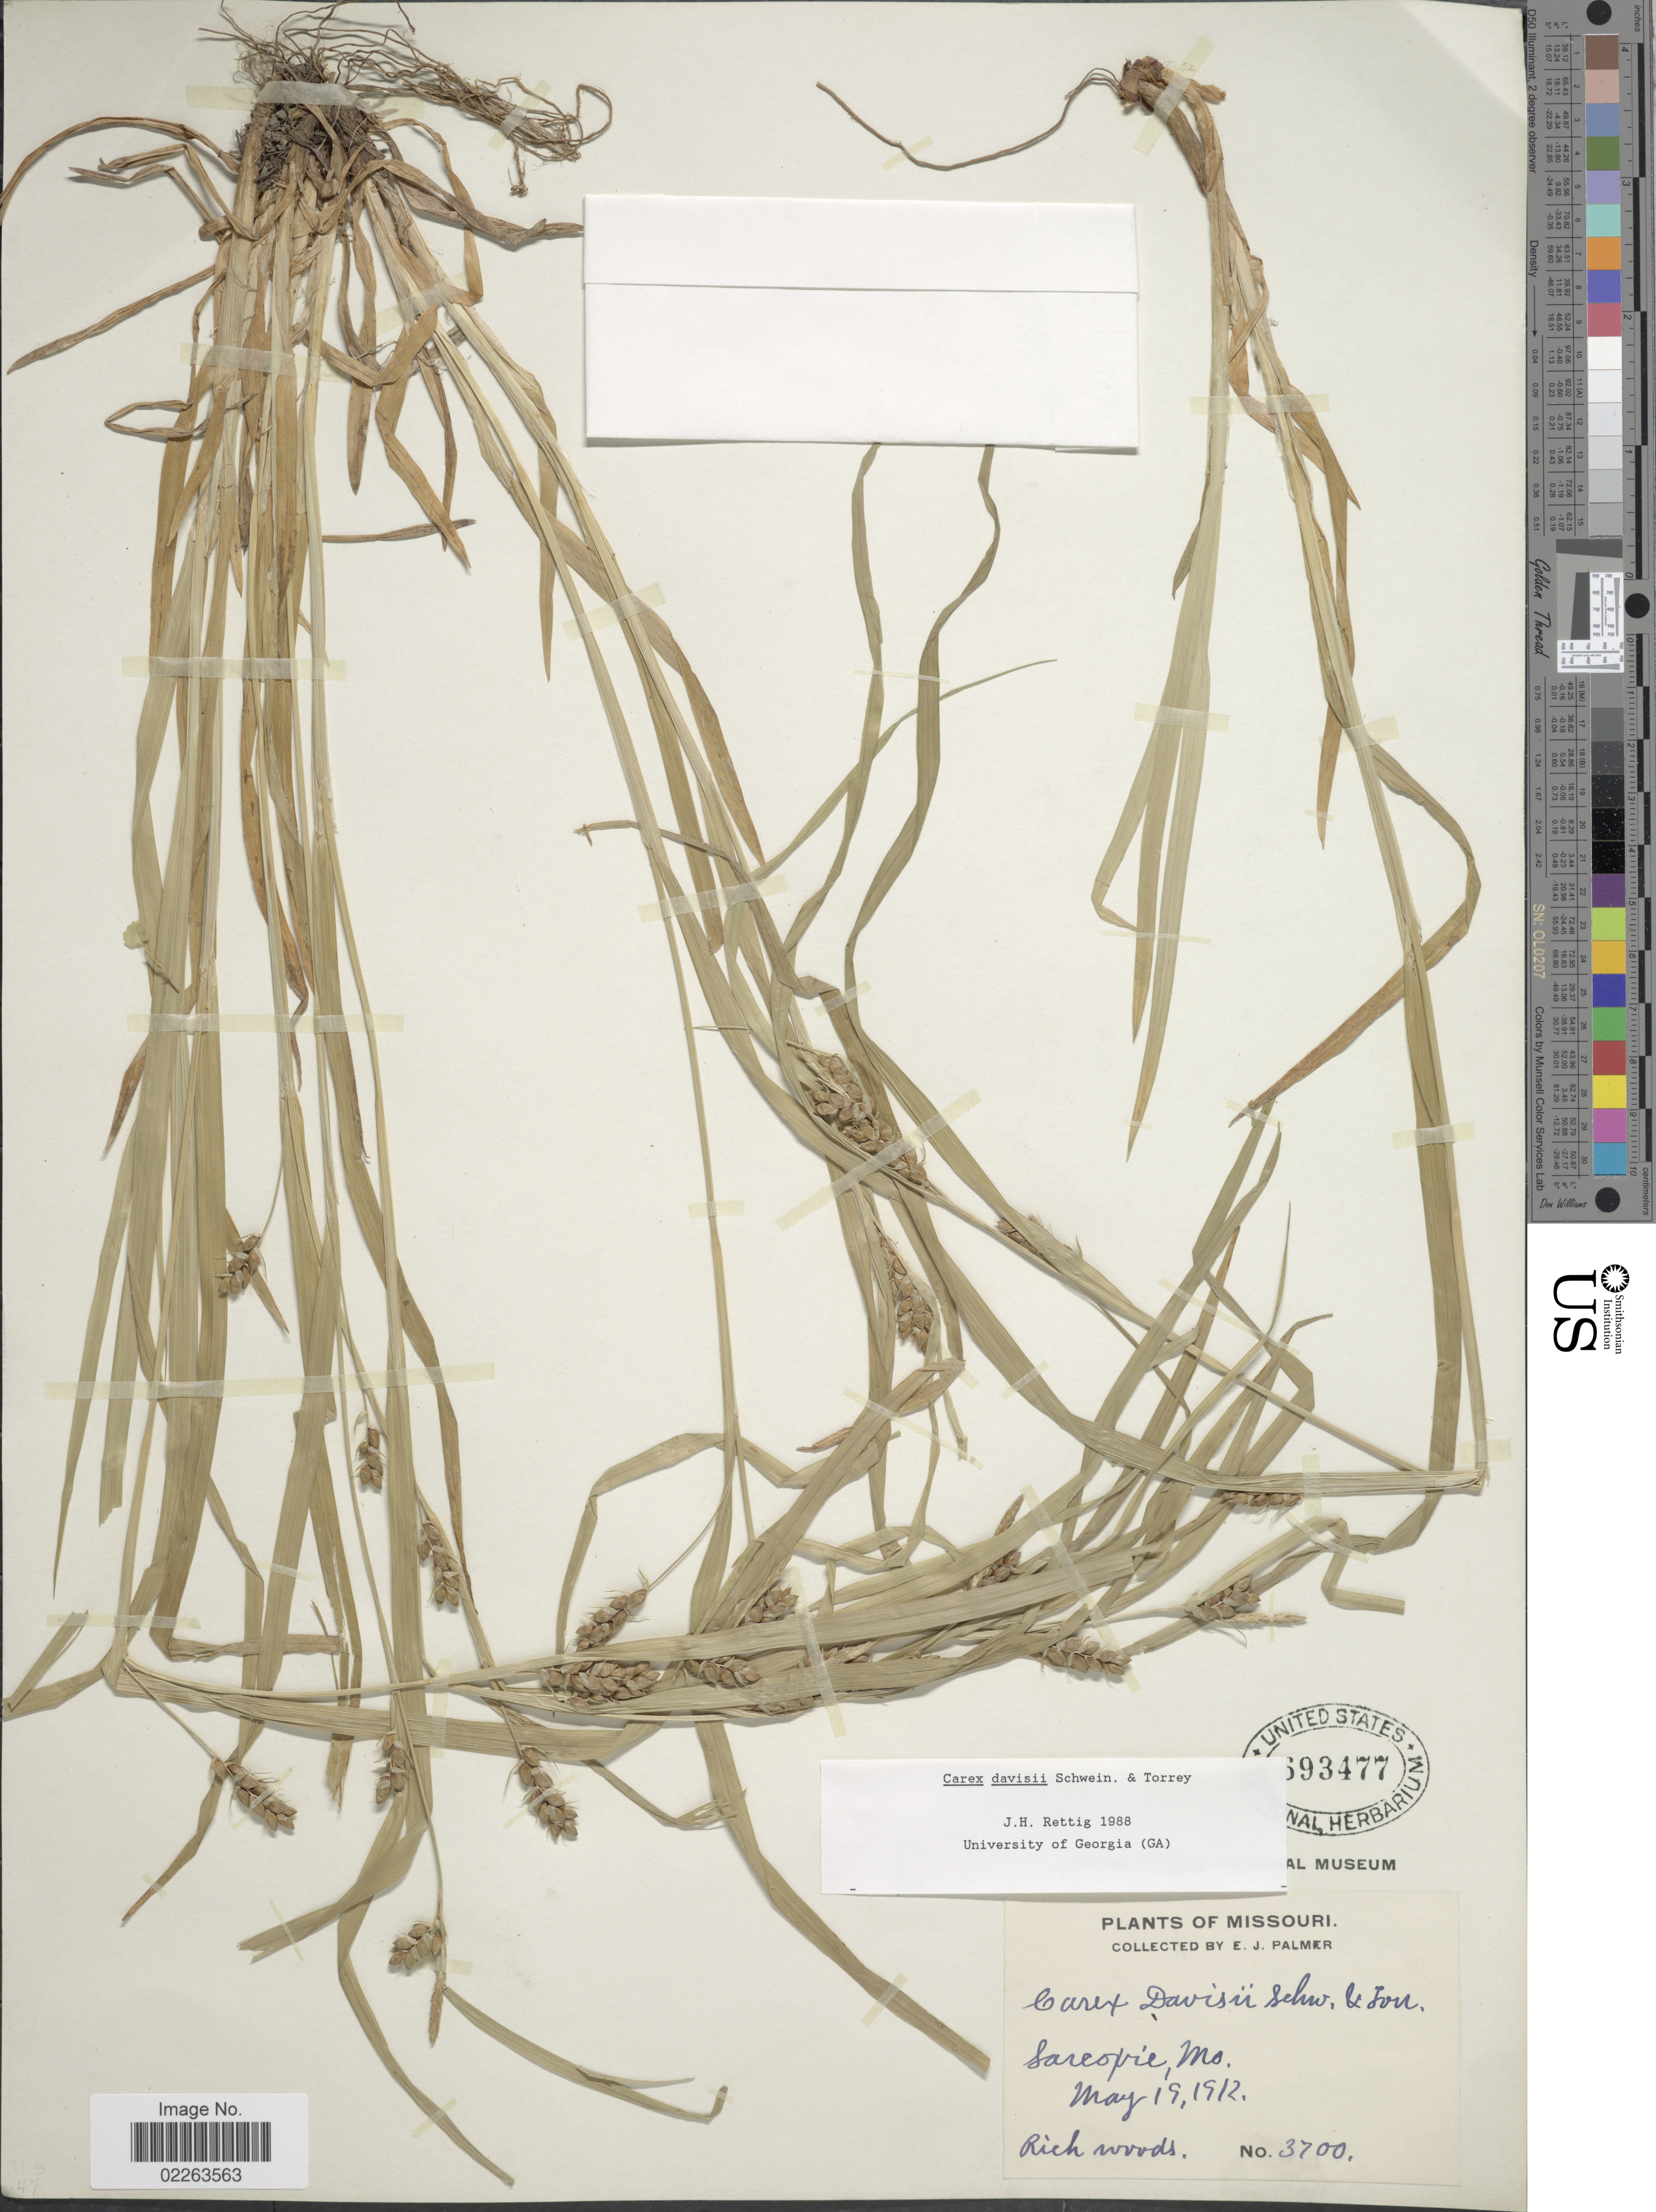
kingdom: Plantae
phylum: Tracheophyta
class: Liliopsida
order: Poales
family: Cyperaceae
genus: Carex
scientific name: Carex davisii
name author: Schwein. & Torr.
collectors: E. J. Palmer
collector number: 3700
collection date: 1912-05-19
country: United States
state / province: Missouri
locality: Sarcoxie, Mo. Rich woods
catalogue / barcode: US 693477